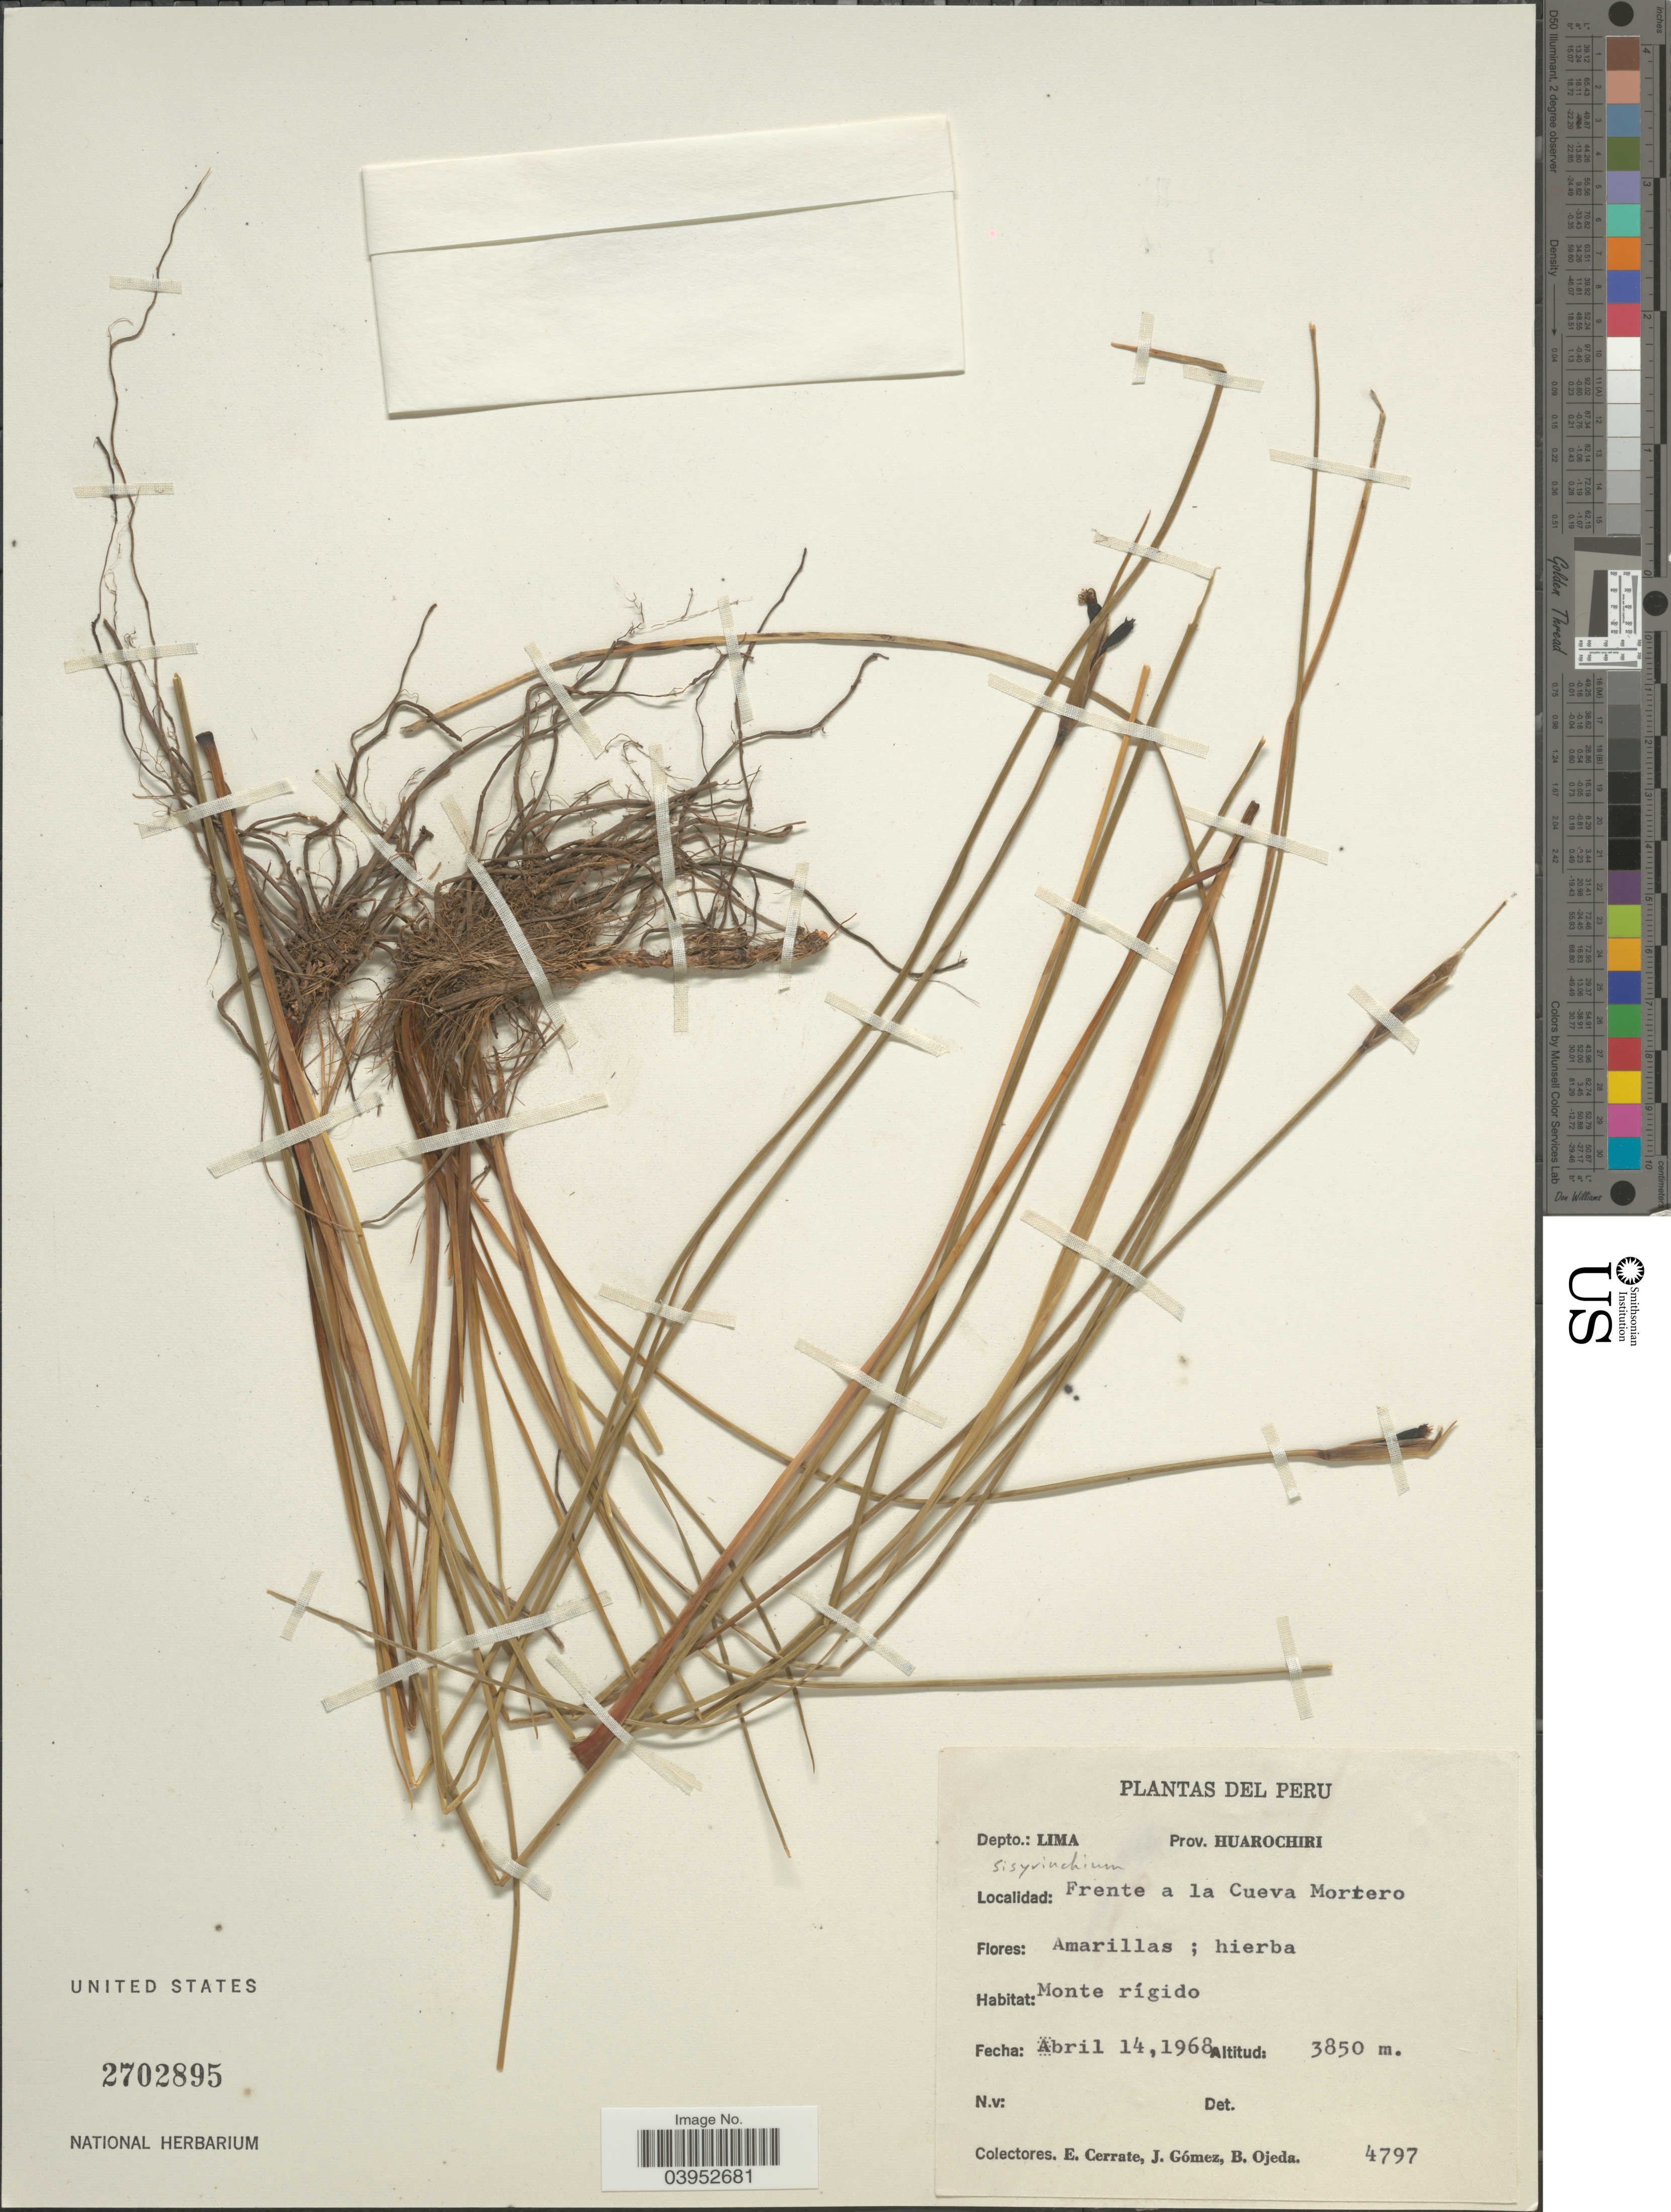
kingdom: Plantae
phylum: Tracheophyta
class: Liliopsida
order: Asparagales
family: Iridaceae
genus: Sisyrinchium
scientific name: Sisyrinchium sp.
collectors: E. Cerrate, J. Gómez & B. Ojeda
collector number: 4797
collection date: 1968-04-14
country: Peru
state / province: Lima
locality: Depto.: Lima. Prov. Huarochiri. Frente a la Cueva Mortero. Monte rígido.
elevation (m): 3850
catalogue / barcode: US 2702895